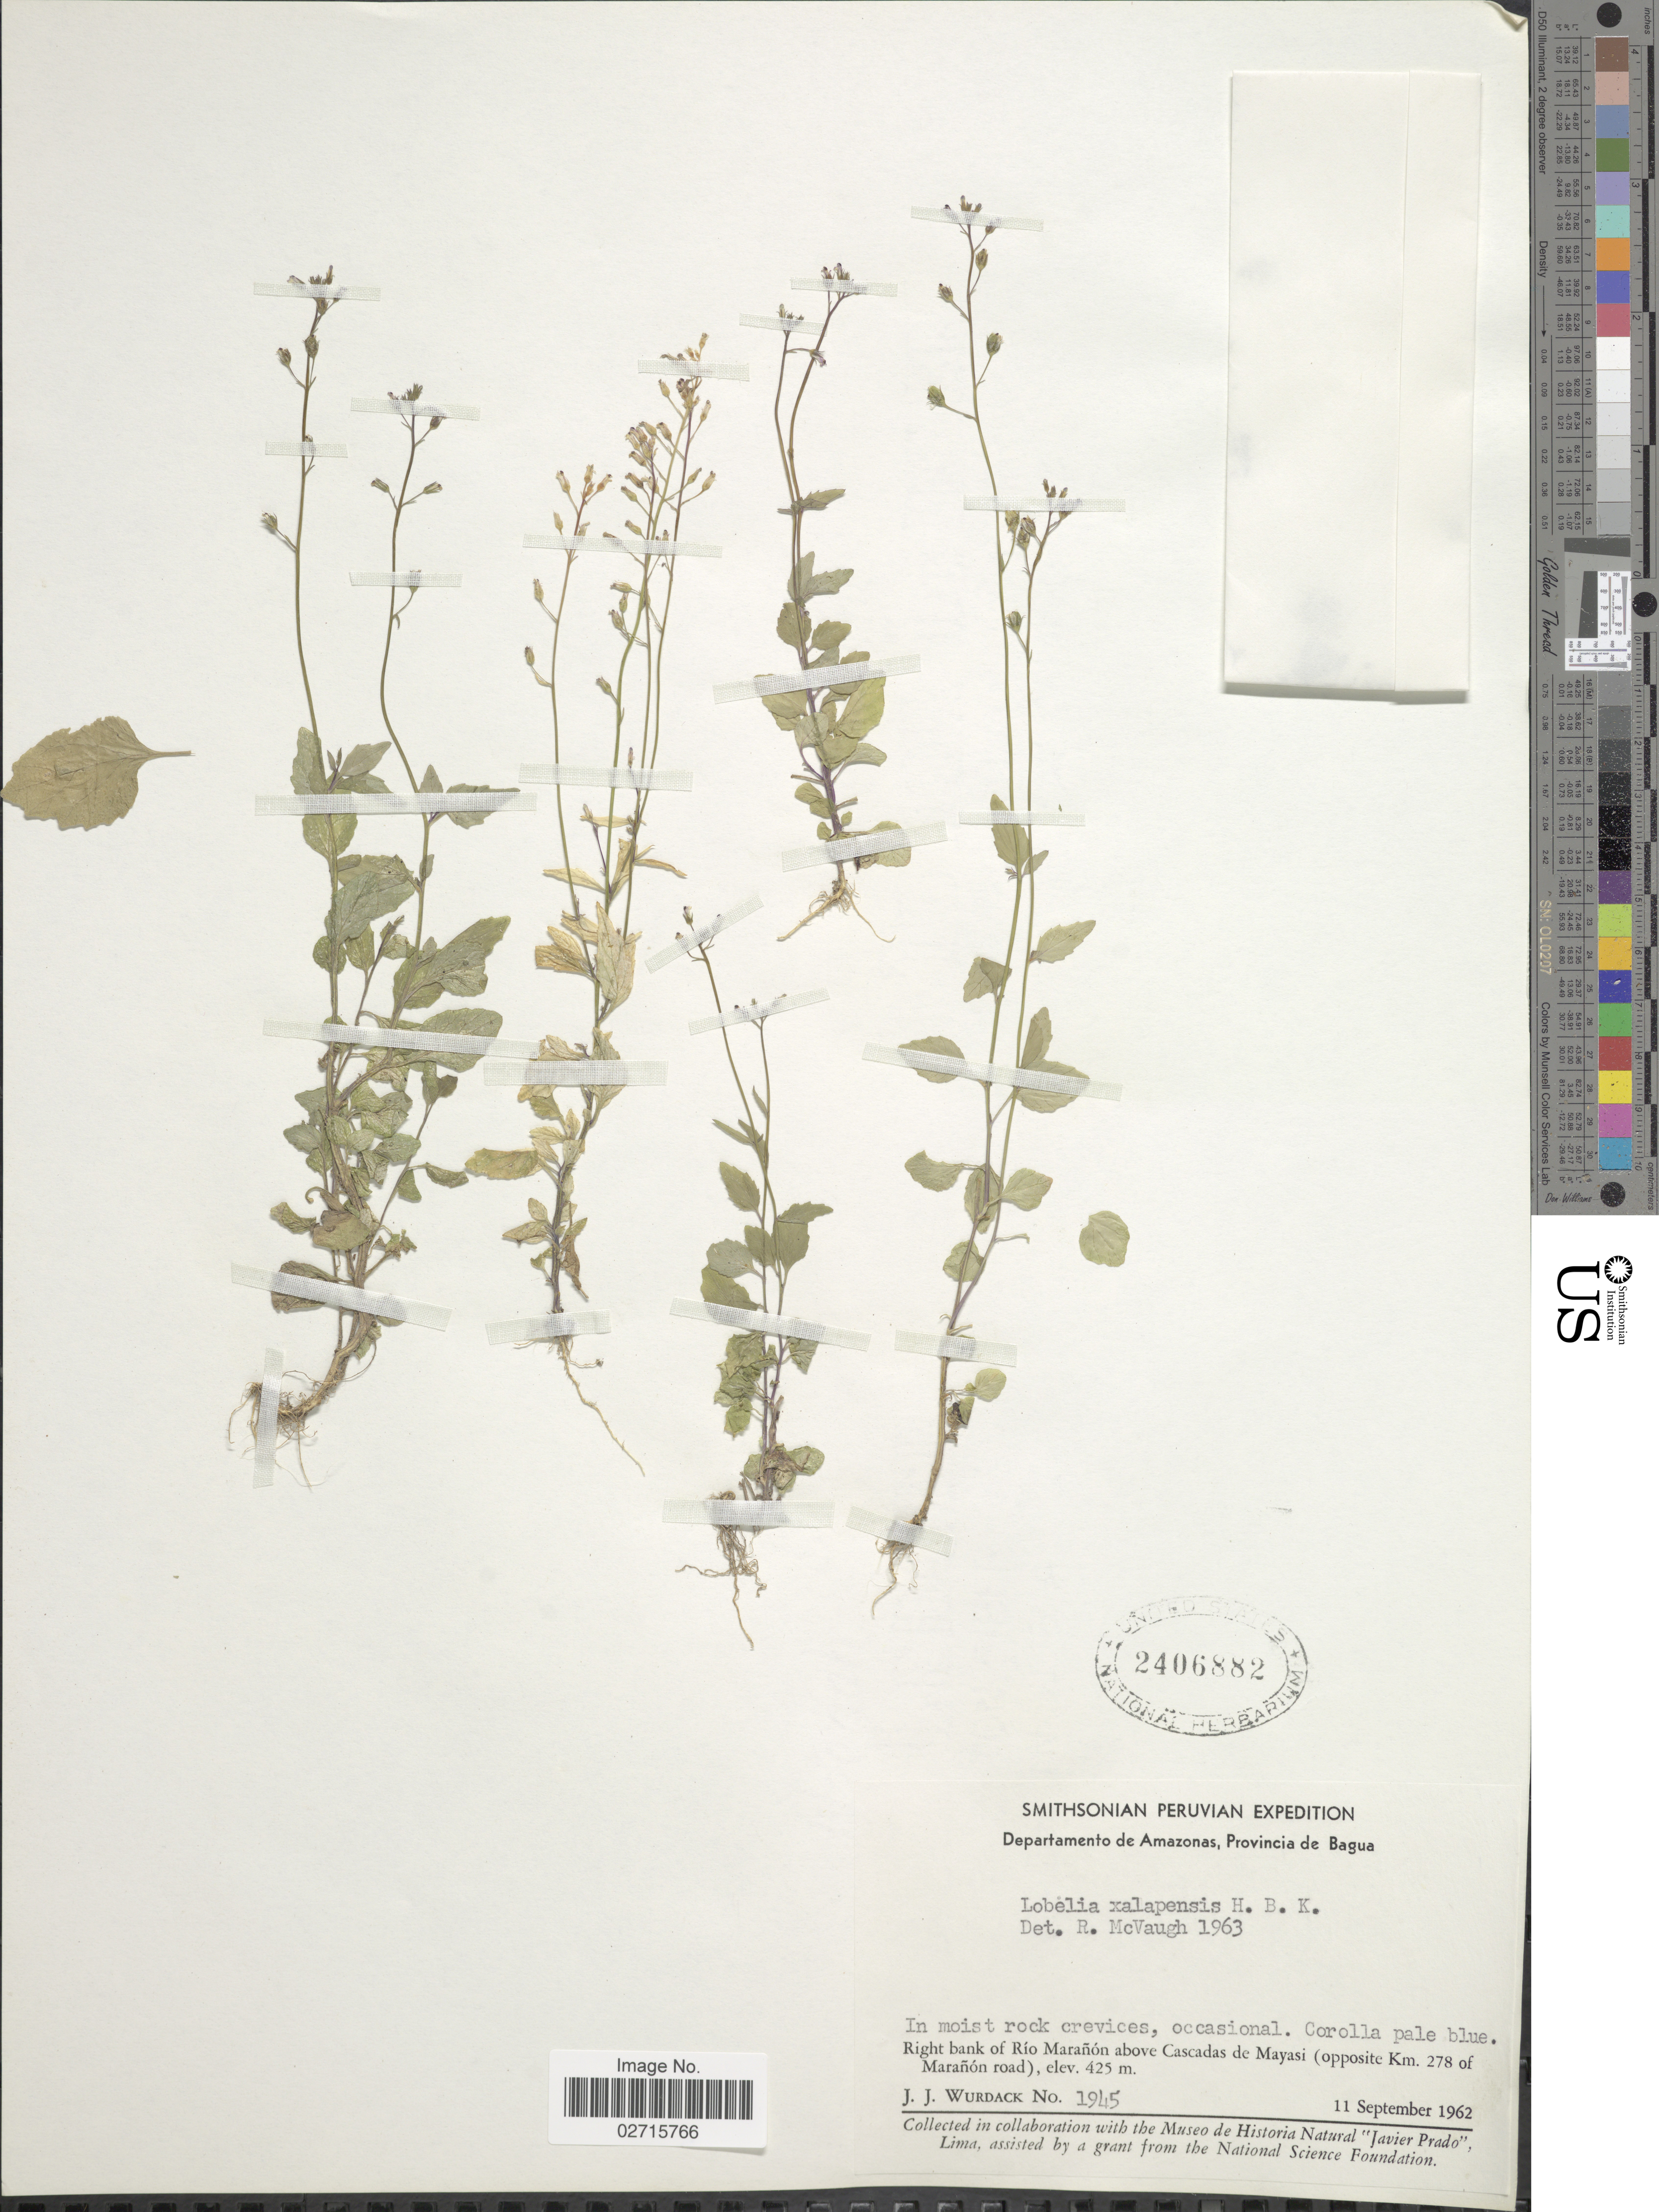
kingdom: Plantae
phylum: Tracheophyta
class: Magnoliopsida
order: Asterales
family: Campanulaceae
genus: Lobelia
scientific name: Lobelia xalapensis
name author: Kunth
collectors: J. J. Wurdack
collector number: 1945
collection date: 1962-09-11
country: Peru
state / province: Amazonas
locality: Departamento de Amazonas, Provincia de Bagua. Right bank of Rio Maranon above Cascadas de Mayasi ( opposite Km. 278 of Maranon road).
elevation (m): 425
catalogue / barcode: US 2406882